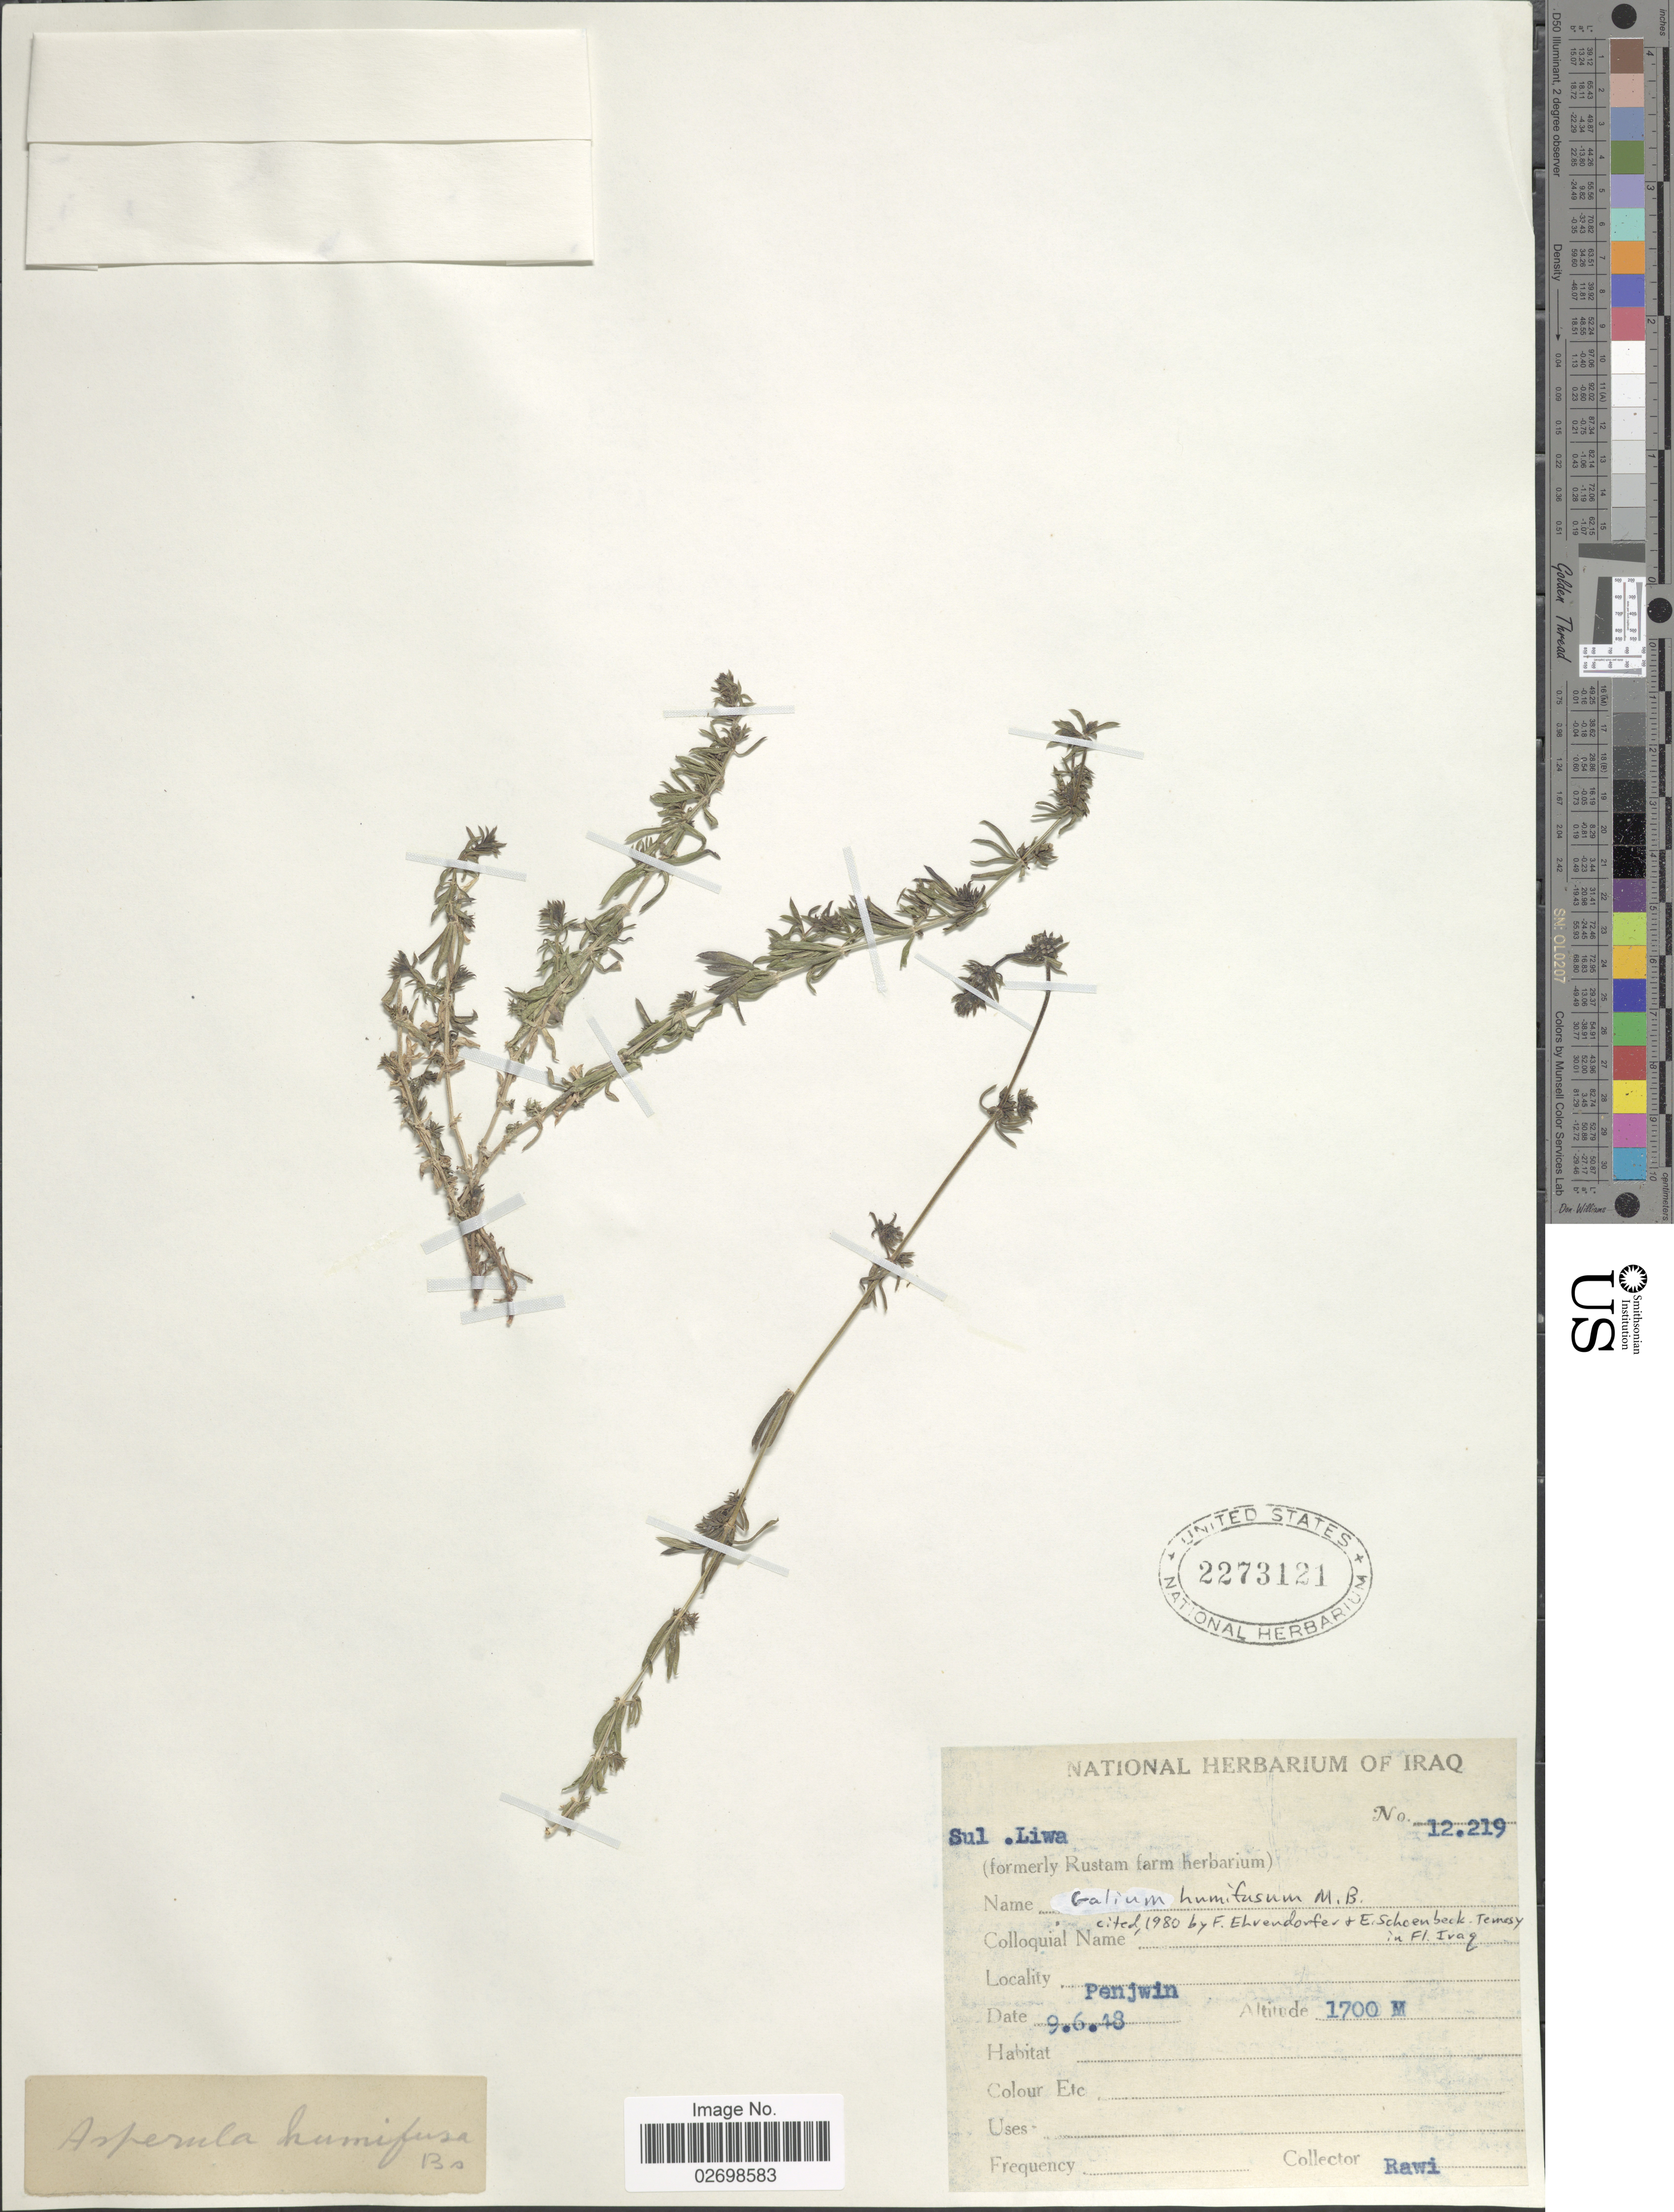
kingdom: Plantae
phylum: Tracheophyta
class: Magnoliopsida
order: Gentianales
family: Rubiaceae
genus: Galium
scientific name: Galium humifusum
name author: M. Bieb.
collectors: -. Rawi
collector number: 12219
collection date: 1948-06-09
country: Iraq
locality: Penjwin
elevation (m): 1700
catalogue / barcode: US 2273121